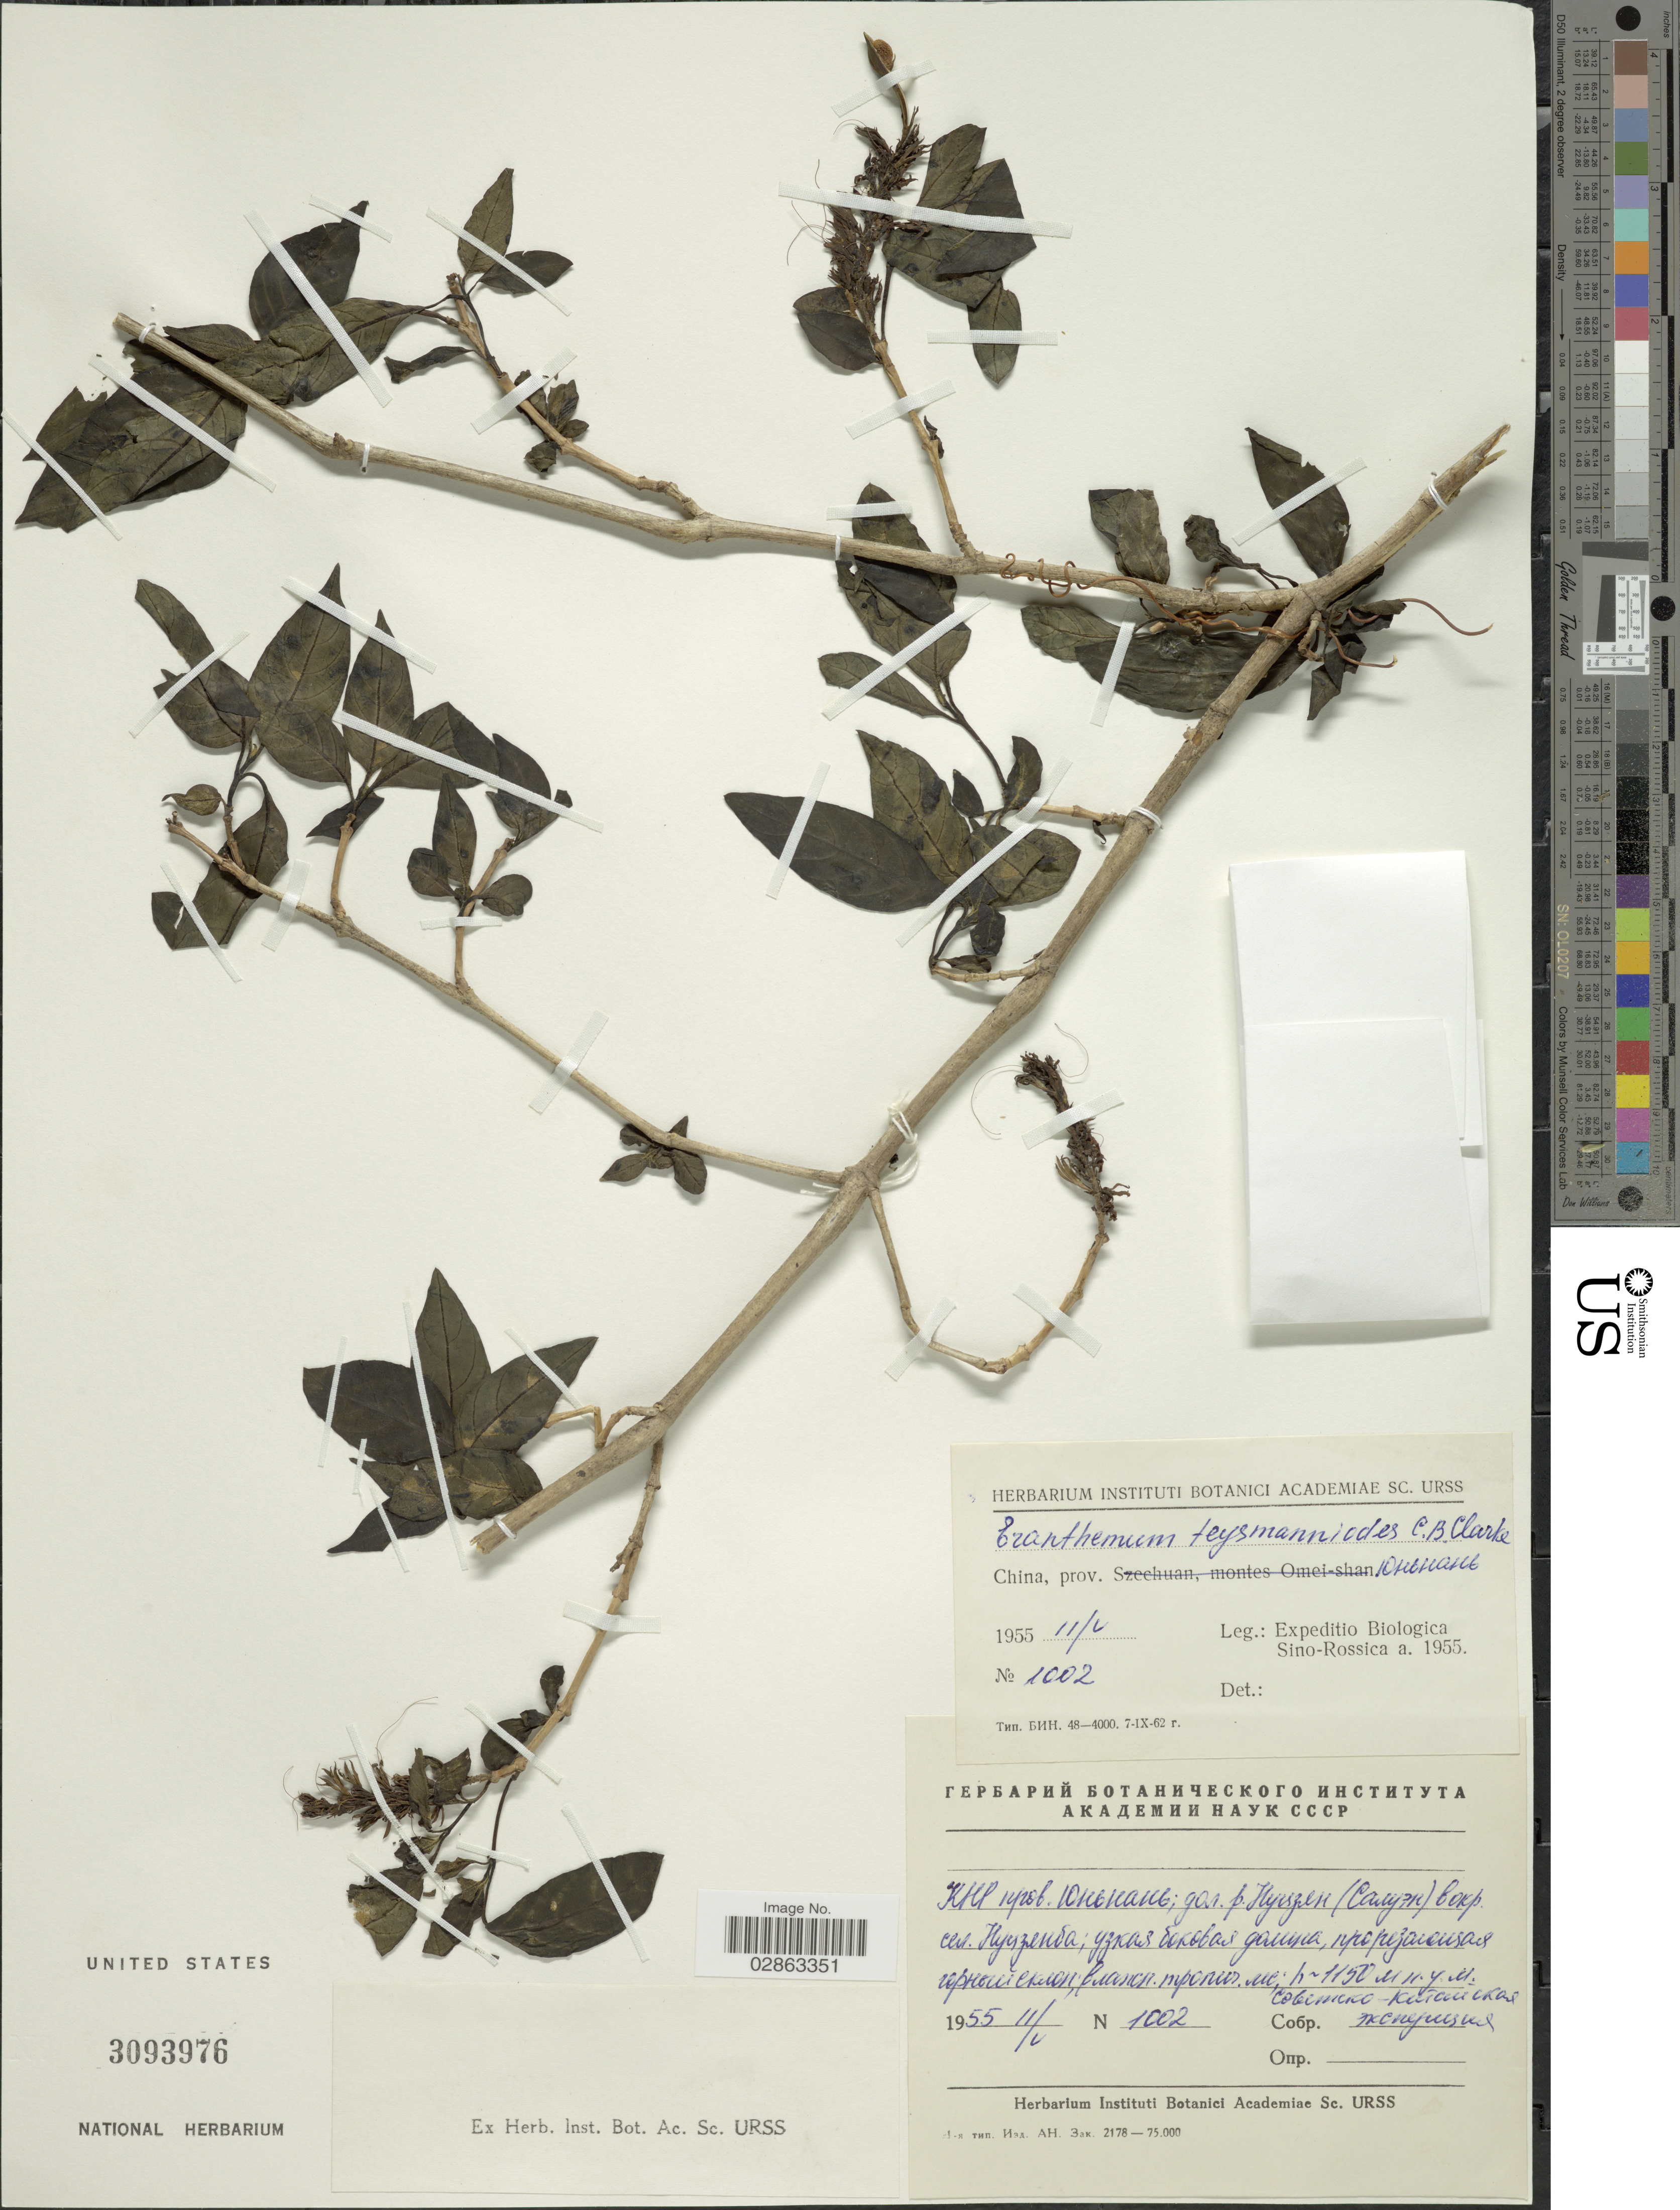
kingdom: Plantae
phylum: Tracheophyta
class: Magnoliopsida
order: Lamiales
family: Acanthaceae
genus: Eranthemum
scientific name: Eranthemum sp.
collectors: Expeditio Biologica Sino-Rossica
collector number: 1002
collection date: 1955-05-11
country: China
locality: Prov. Ontuant [interpreted].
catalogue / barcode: US 3093976